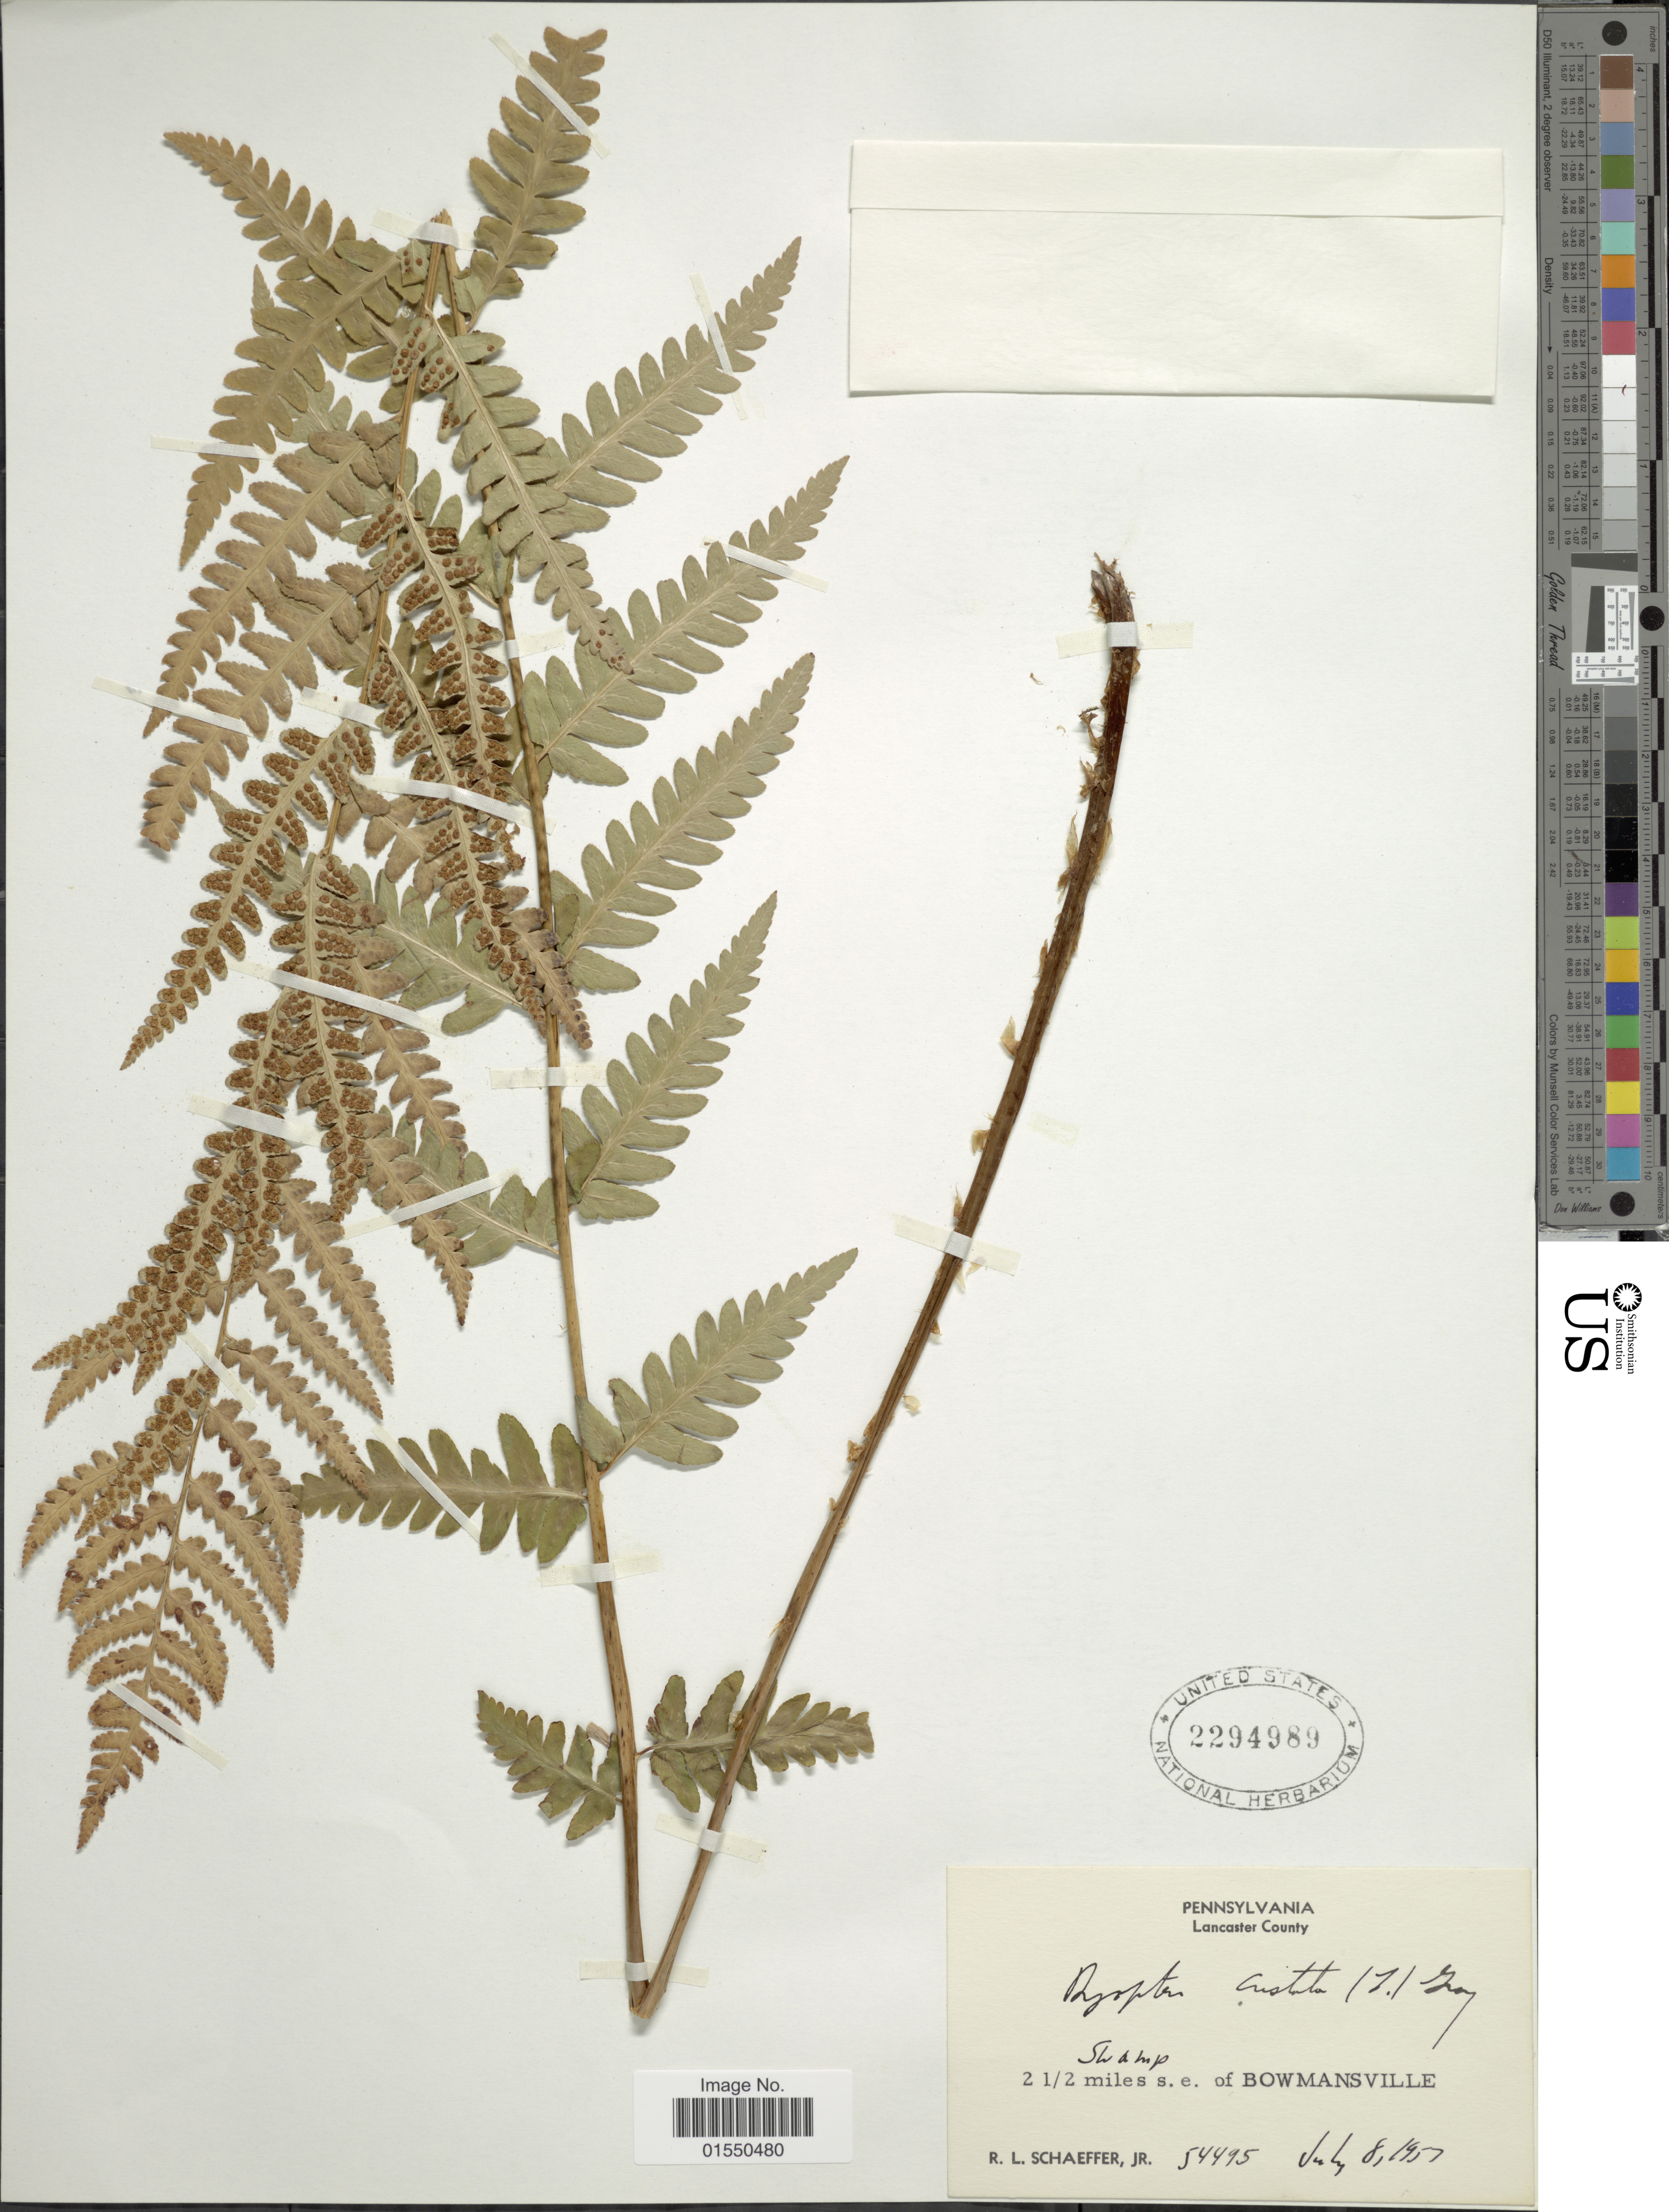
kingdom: Plantae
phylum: Tracheophyta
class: Polypodiopsida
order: Polypodiales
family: Dryopteridaceae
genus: Dryopteris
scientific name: Dryopteris cristata var. spinulosa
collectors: R. Schaeffer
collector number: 54495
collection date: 1917-07-08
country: United States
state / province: Pennsylvania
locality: Lancaster County, 2 1/2 miles s.e. of Bowmansville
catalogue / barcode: US 2294989